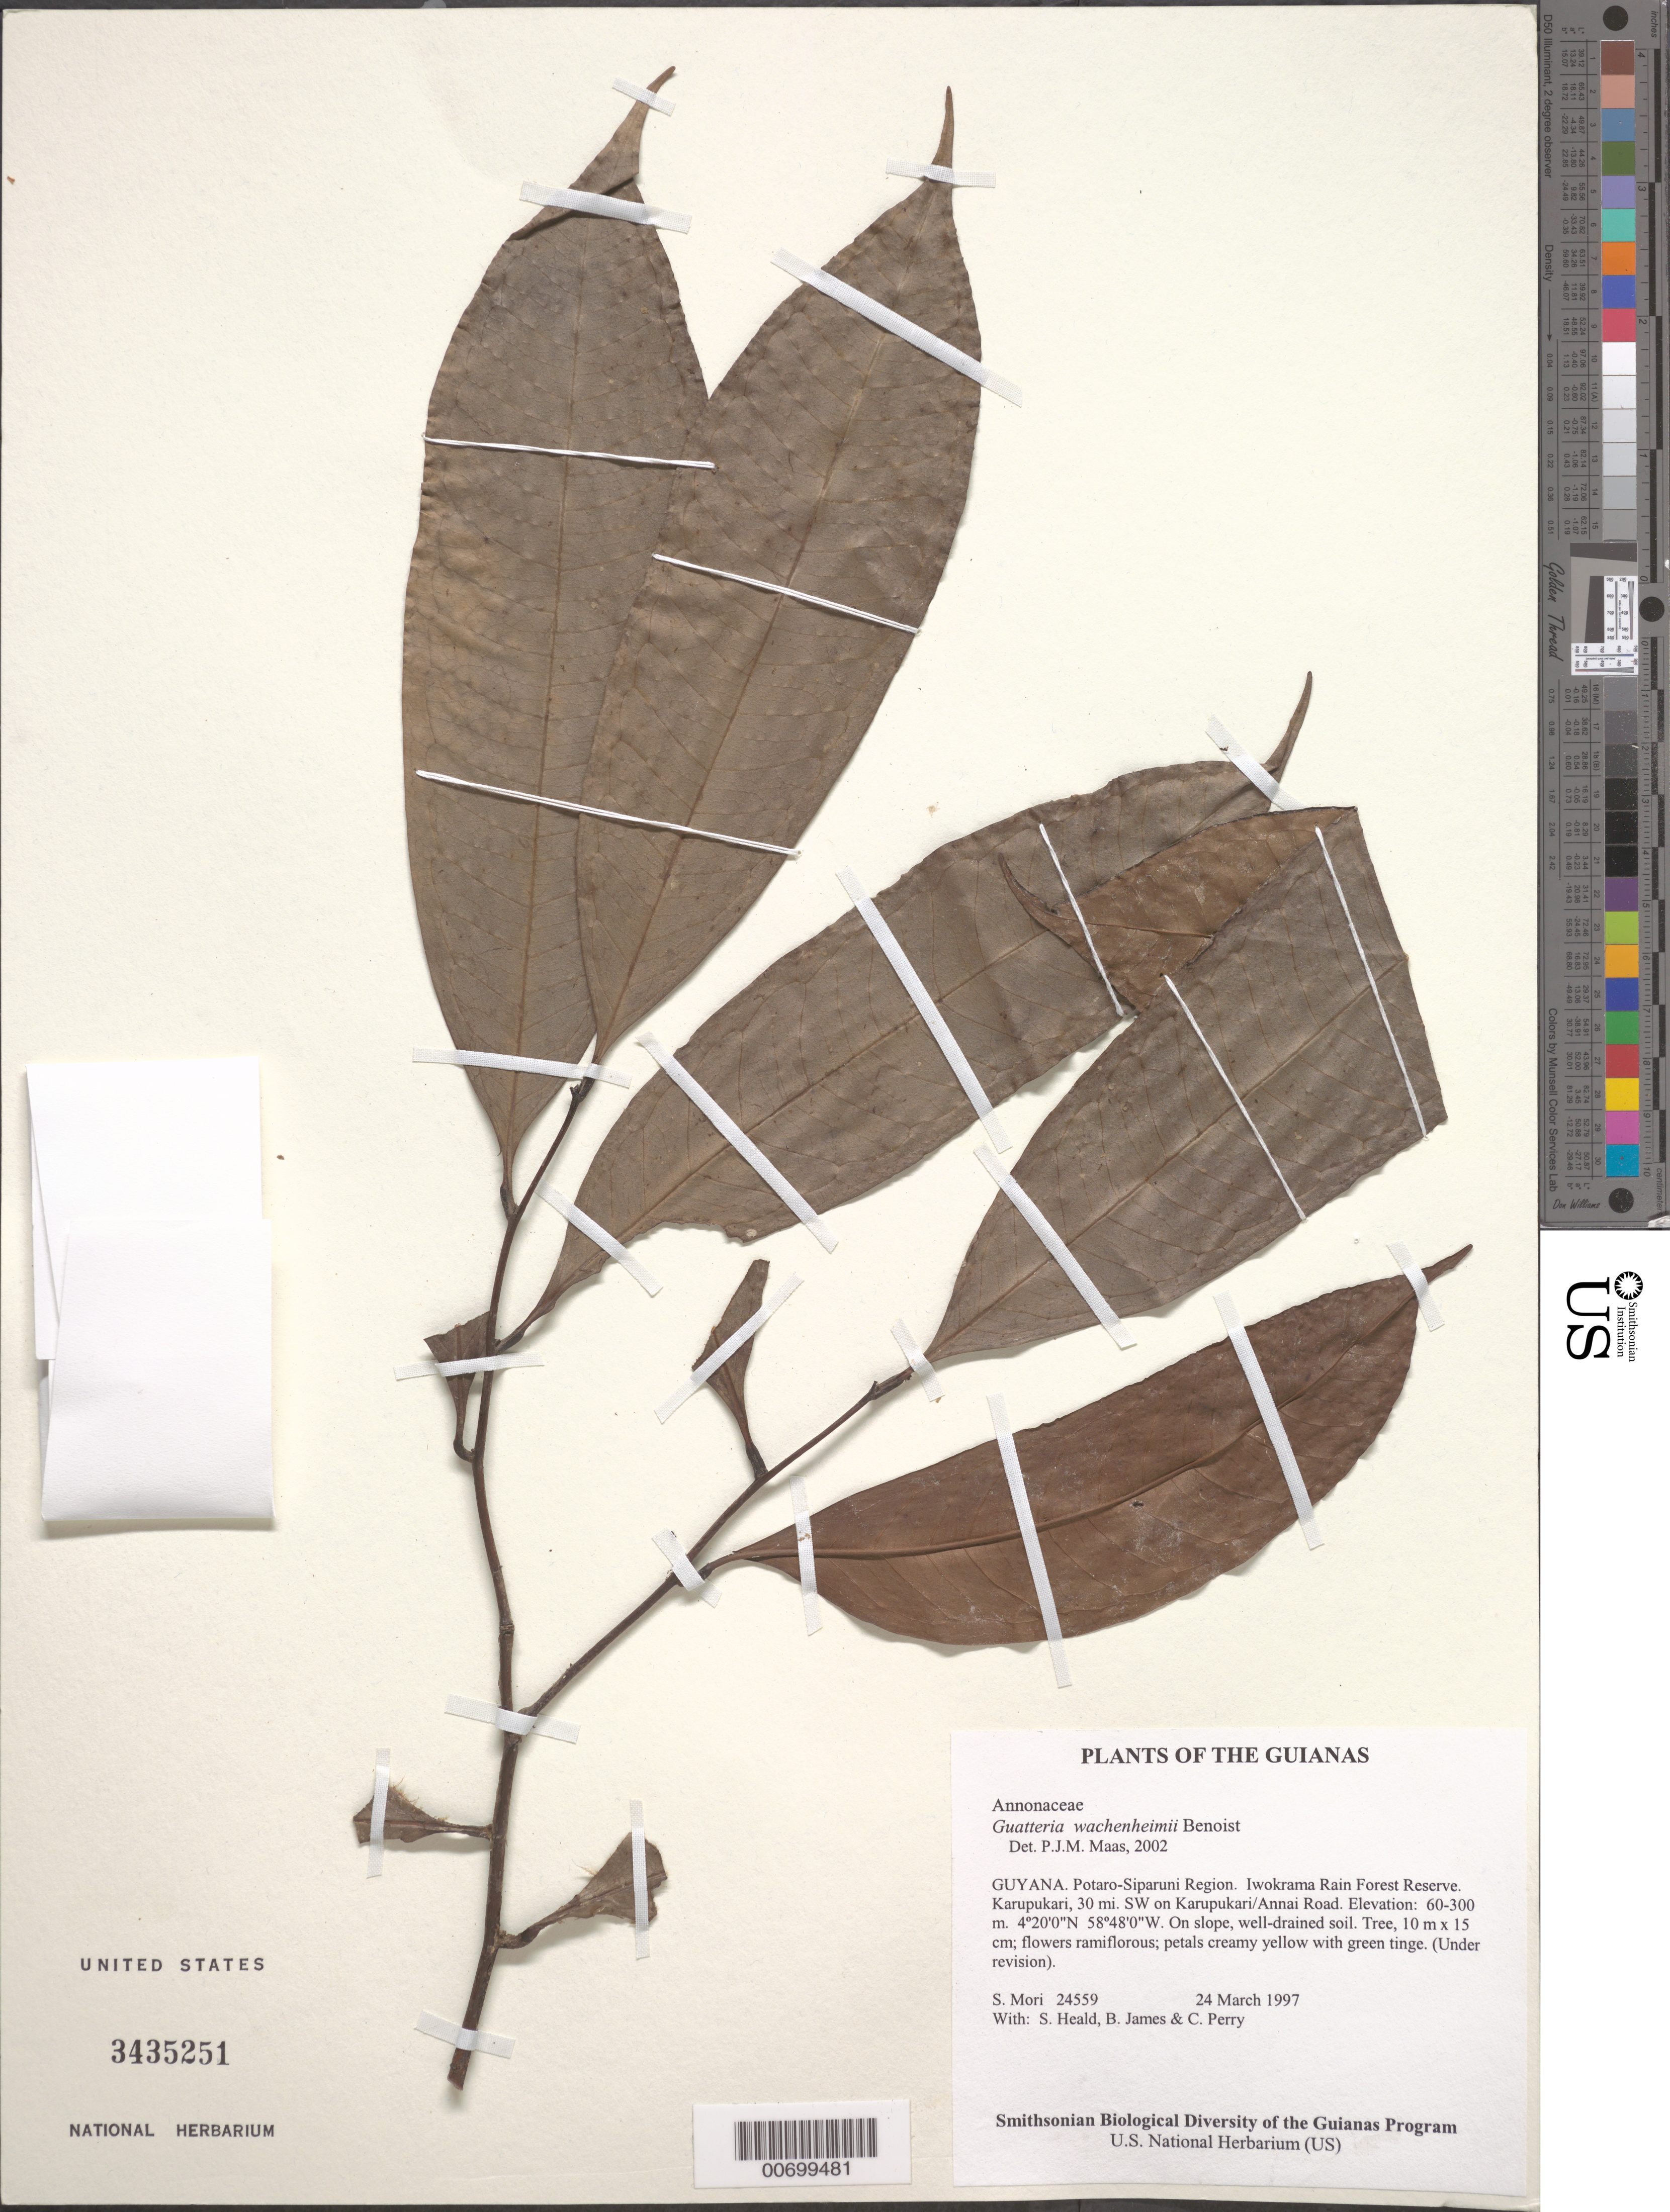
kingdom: Plantae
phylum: Tracheophyta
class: Magnoliopsida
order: Magnoliales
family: Annonaceae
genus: Guatteria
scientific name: Guatteria wachenheimii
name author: Benoist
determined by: Maas, Paul J. M.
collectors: S. Mori, S. Heald, B. James & C. Perry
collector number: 24559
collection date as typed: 24 March 1997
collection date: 1997-03-24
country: Guyana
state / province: Potaro-Siparuni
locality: Iwokrama Rain Forest Reserve. Karupukari, 30 mi. SW on Karupukari/Annai Road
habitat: On slope, well-drained soil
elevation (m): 60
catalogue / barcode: US 3435251